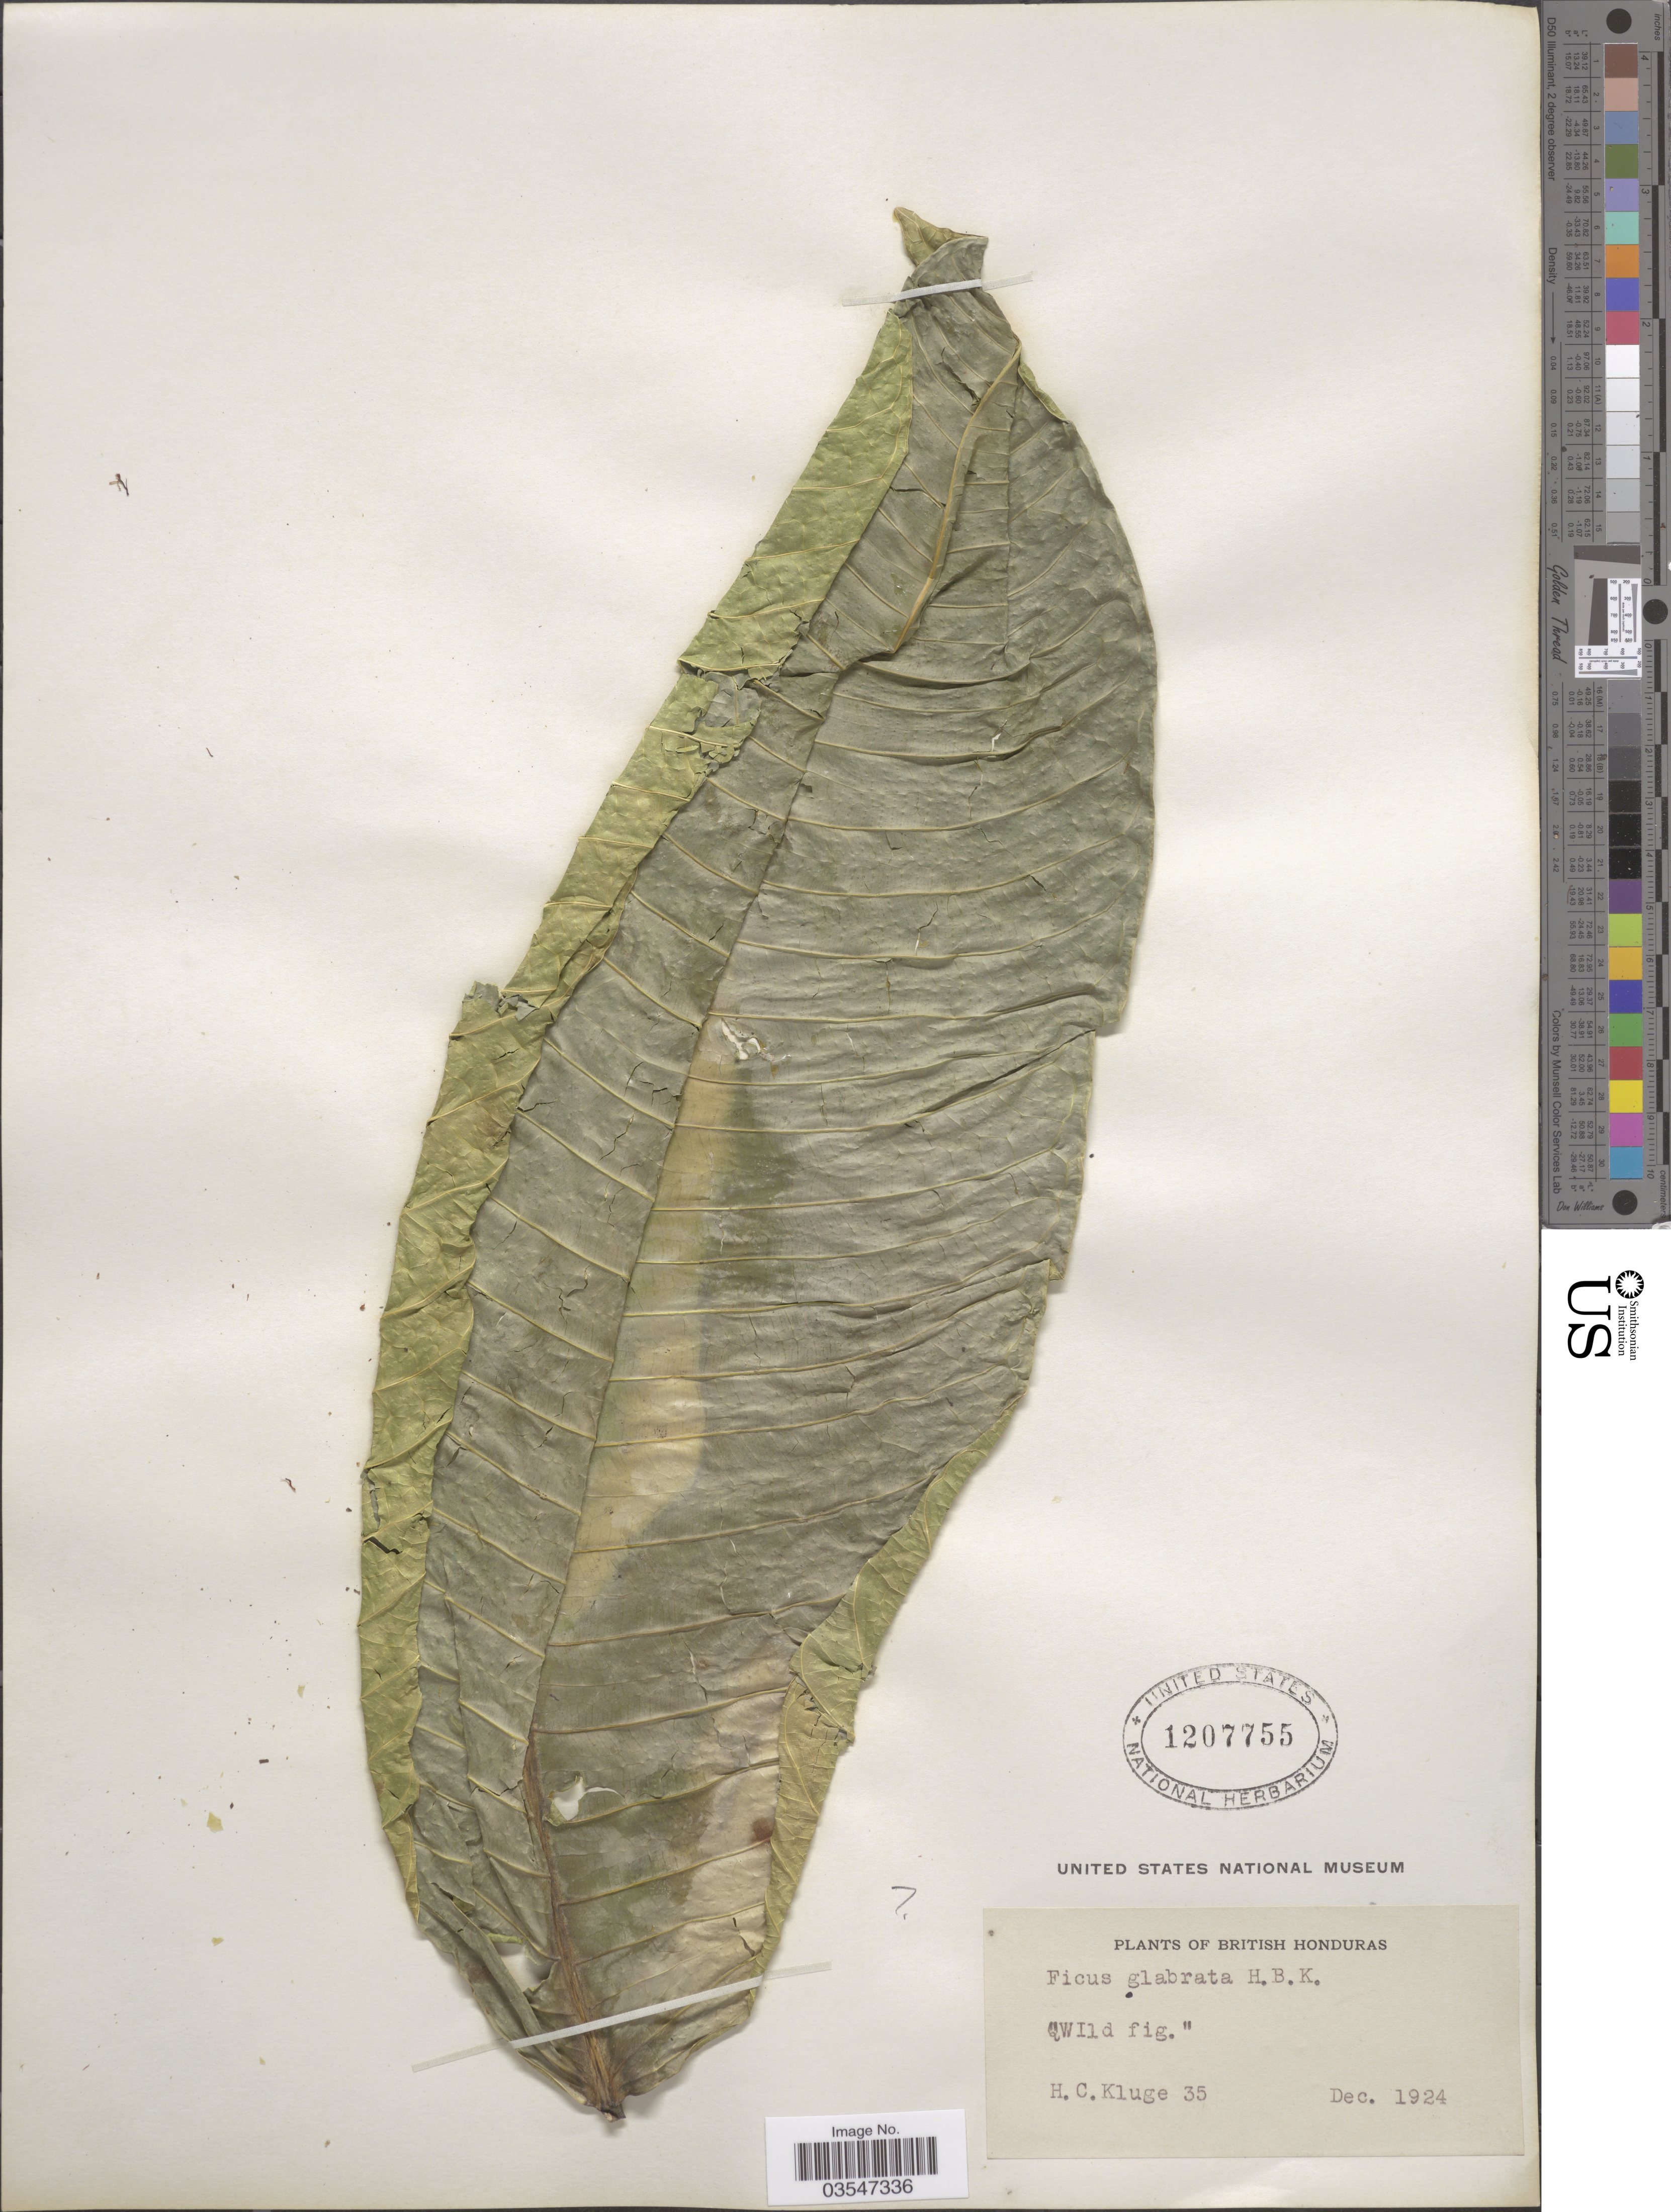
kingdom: Plantae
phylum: Tracheophyta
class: Magnoliopsida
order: Rosales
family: Moraceae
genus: Ficus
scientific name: Ficus insipida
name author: Willd.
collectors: H. C. Kluge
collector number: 35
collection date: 1924-12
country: Belize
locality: British Honduras.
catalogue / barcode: US 1207755